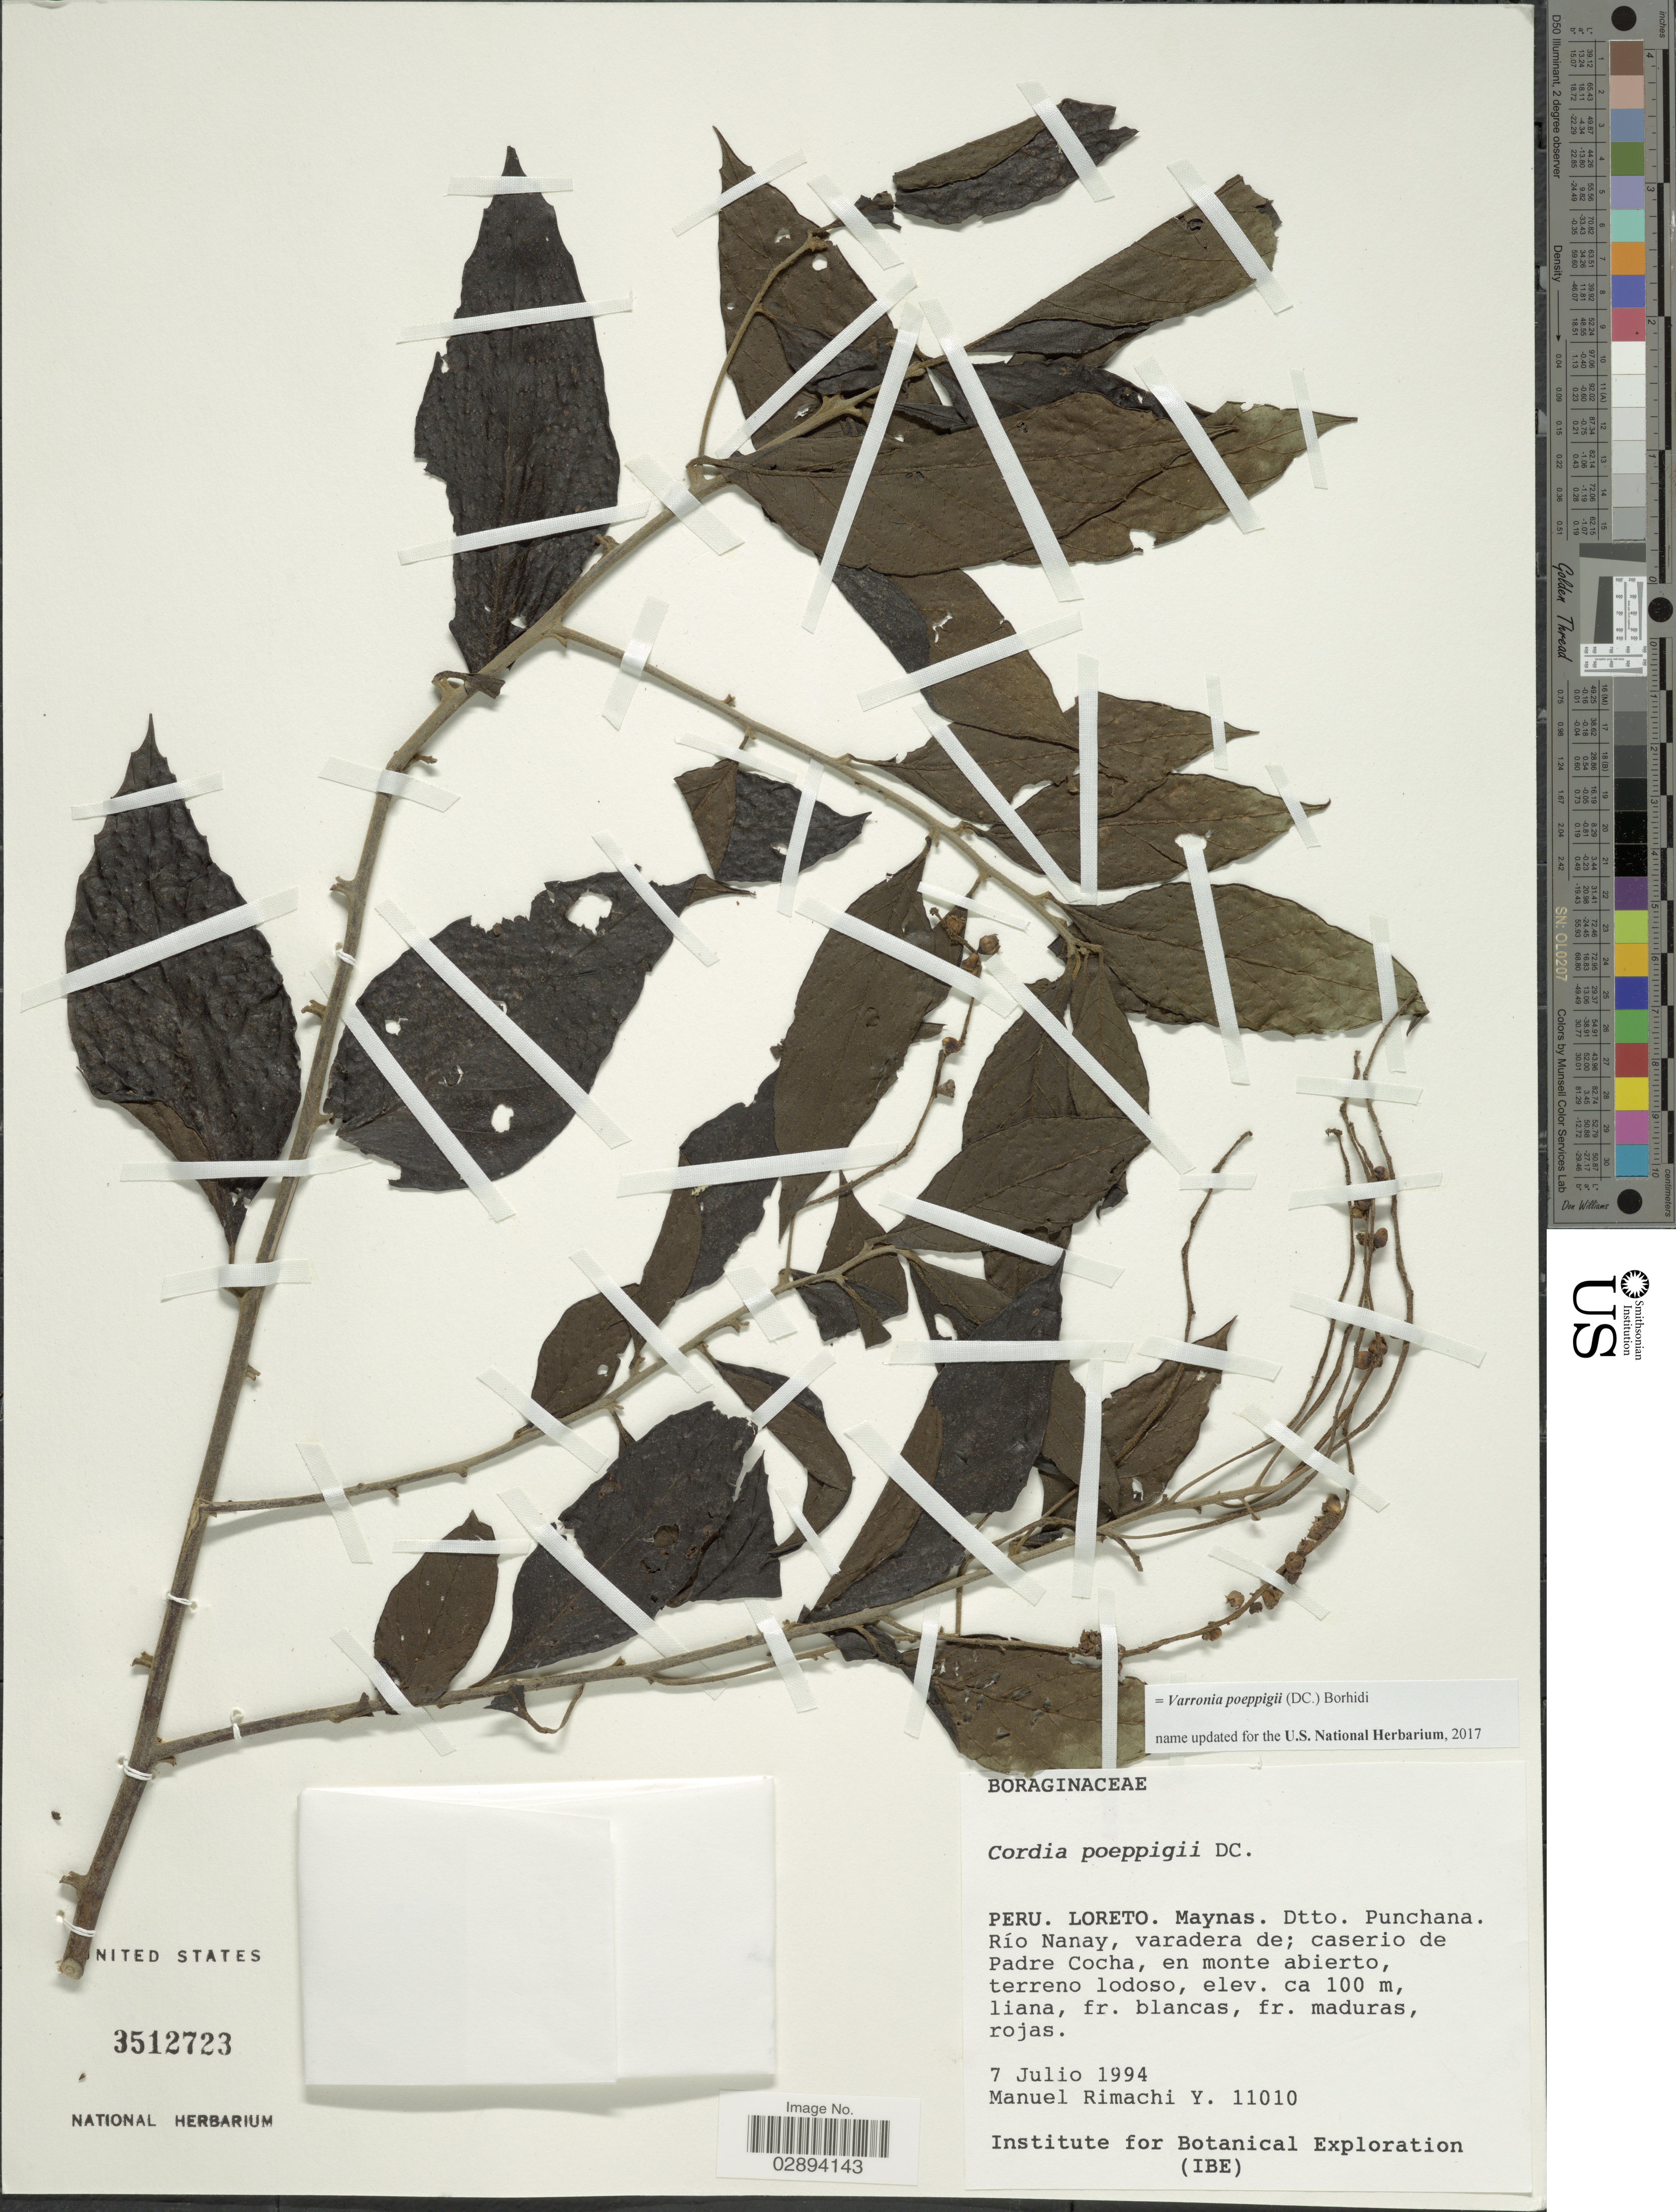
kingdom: Plantae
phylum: Tracheophyta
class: Magnoliopsida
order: Boraginales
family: Cordiaceae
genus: Varronia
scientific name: Varronia poeppigii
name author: (DC.) Borhidi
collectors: M. Rimachi Y.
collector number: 11010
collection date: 1994-07-07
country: Peru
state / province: Loreto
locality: Maynas, Dtto. Punchana, Río Nanay, varradera de caserio de Padre Cocha.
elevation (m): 100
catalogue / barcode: US 3512723